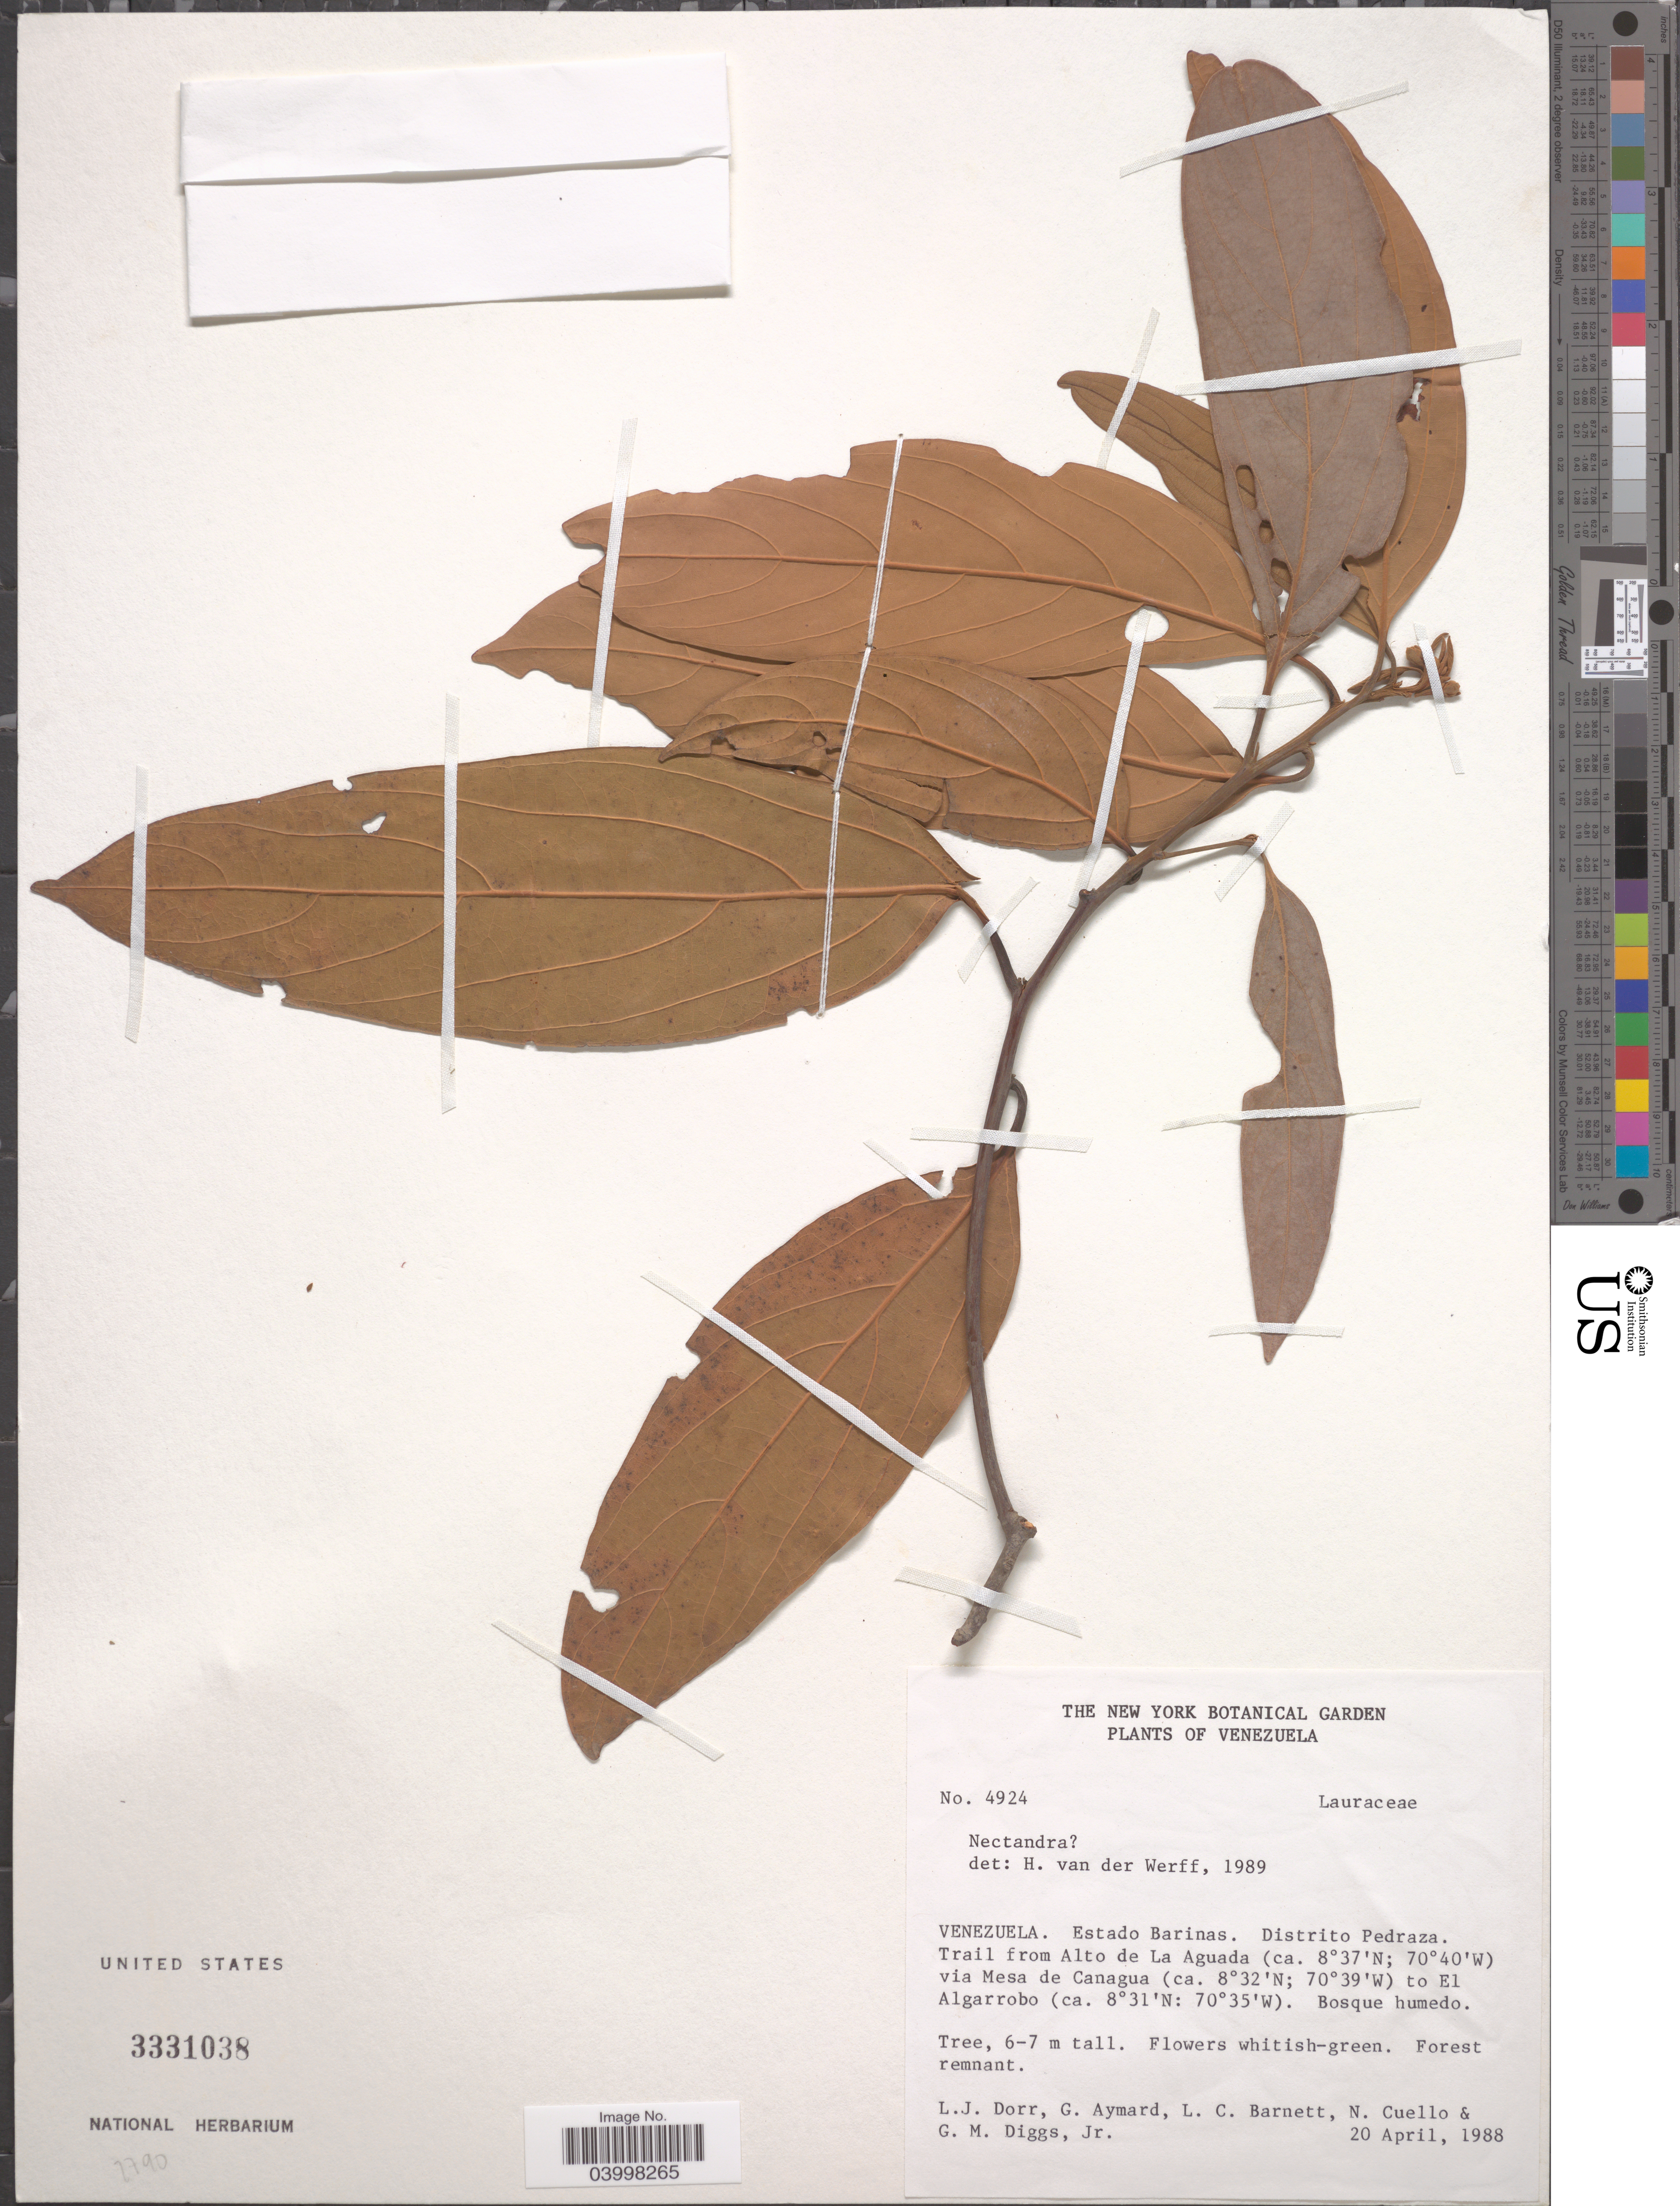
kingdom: Plantae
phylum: Tracheophyta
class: Magnoliopsida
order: Laurales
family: Lauraceae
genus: Nectandra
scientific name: Nectandra sp.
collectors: L. J. Dorr, G. A. Aymard, L. C. Barnett, N. L. Cuello & G. Diggs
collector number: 4924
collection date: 1988-04-20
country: Venezuela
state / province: Barinas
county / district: Pedraza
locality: Trail from Alto de la Aguada via Mesa de Canagua to El Algarrobo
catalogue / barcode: US 3331038